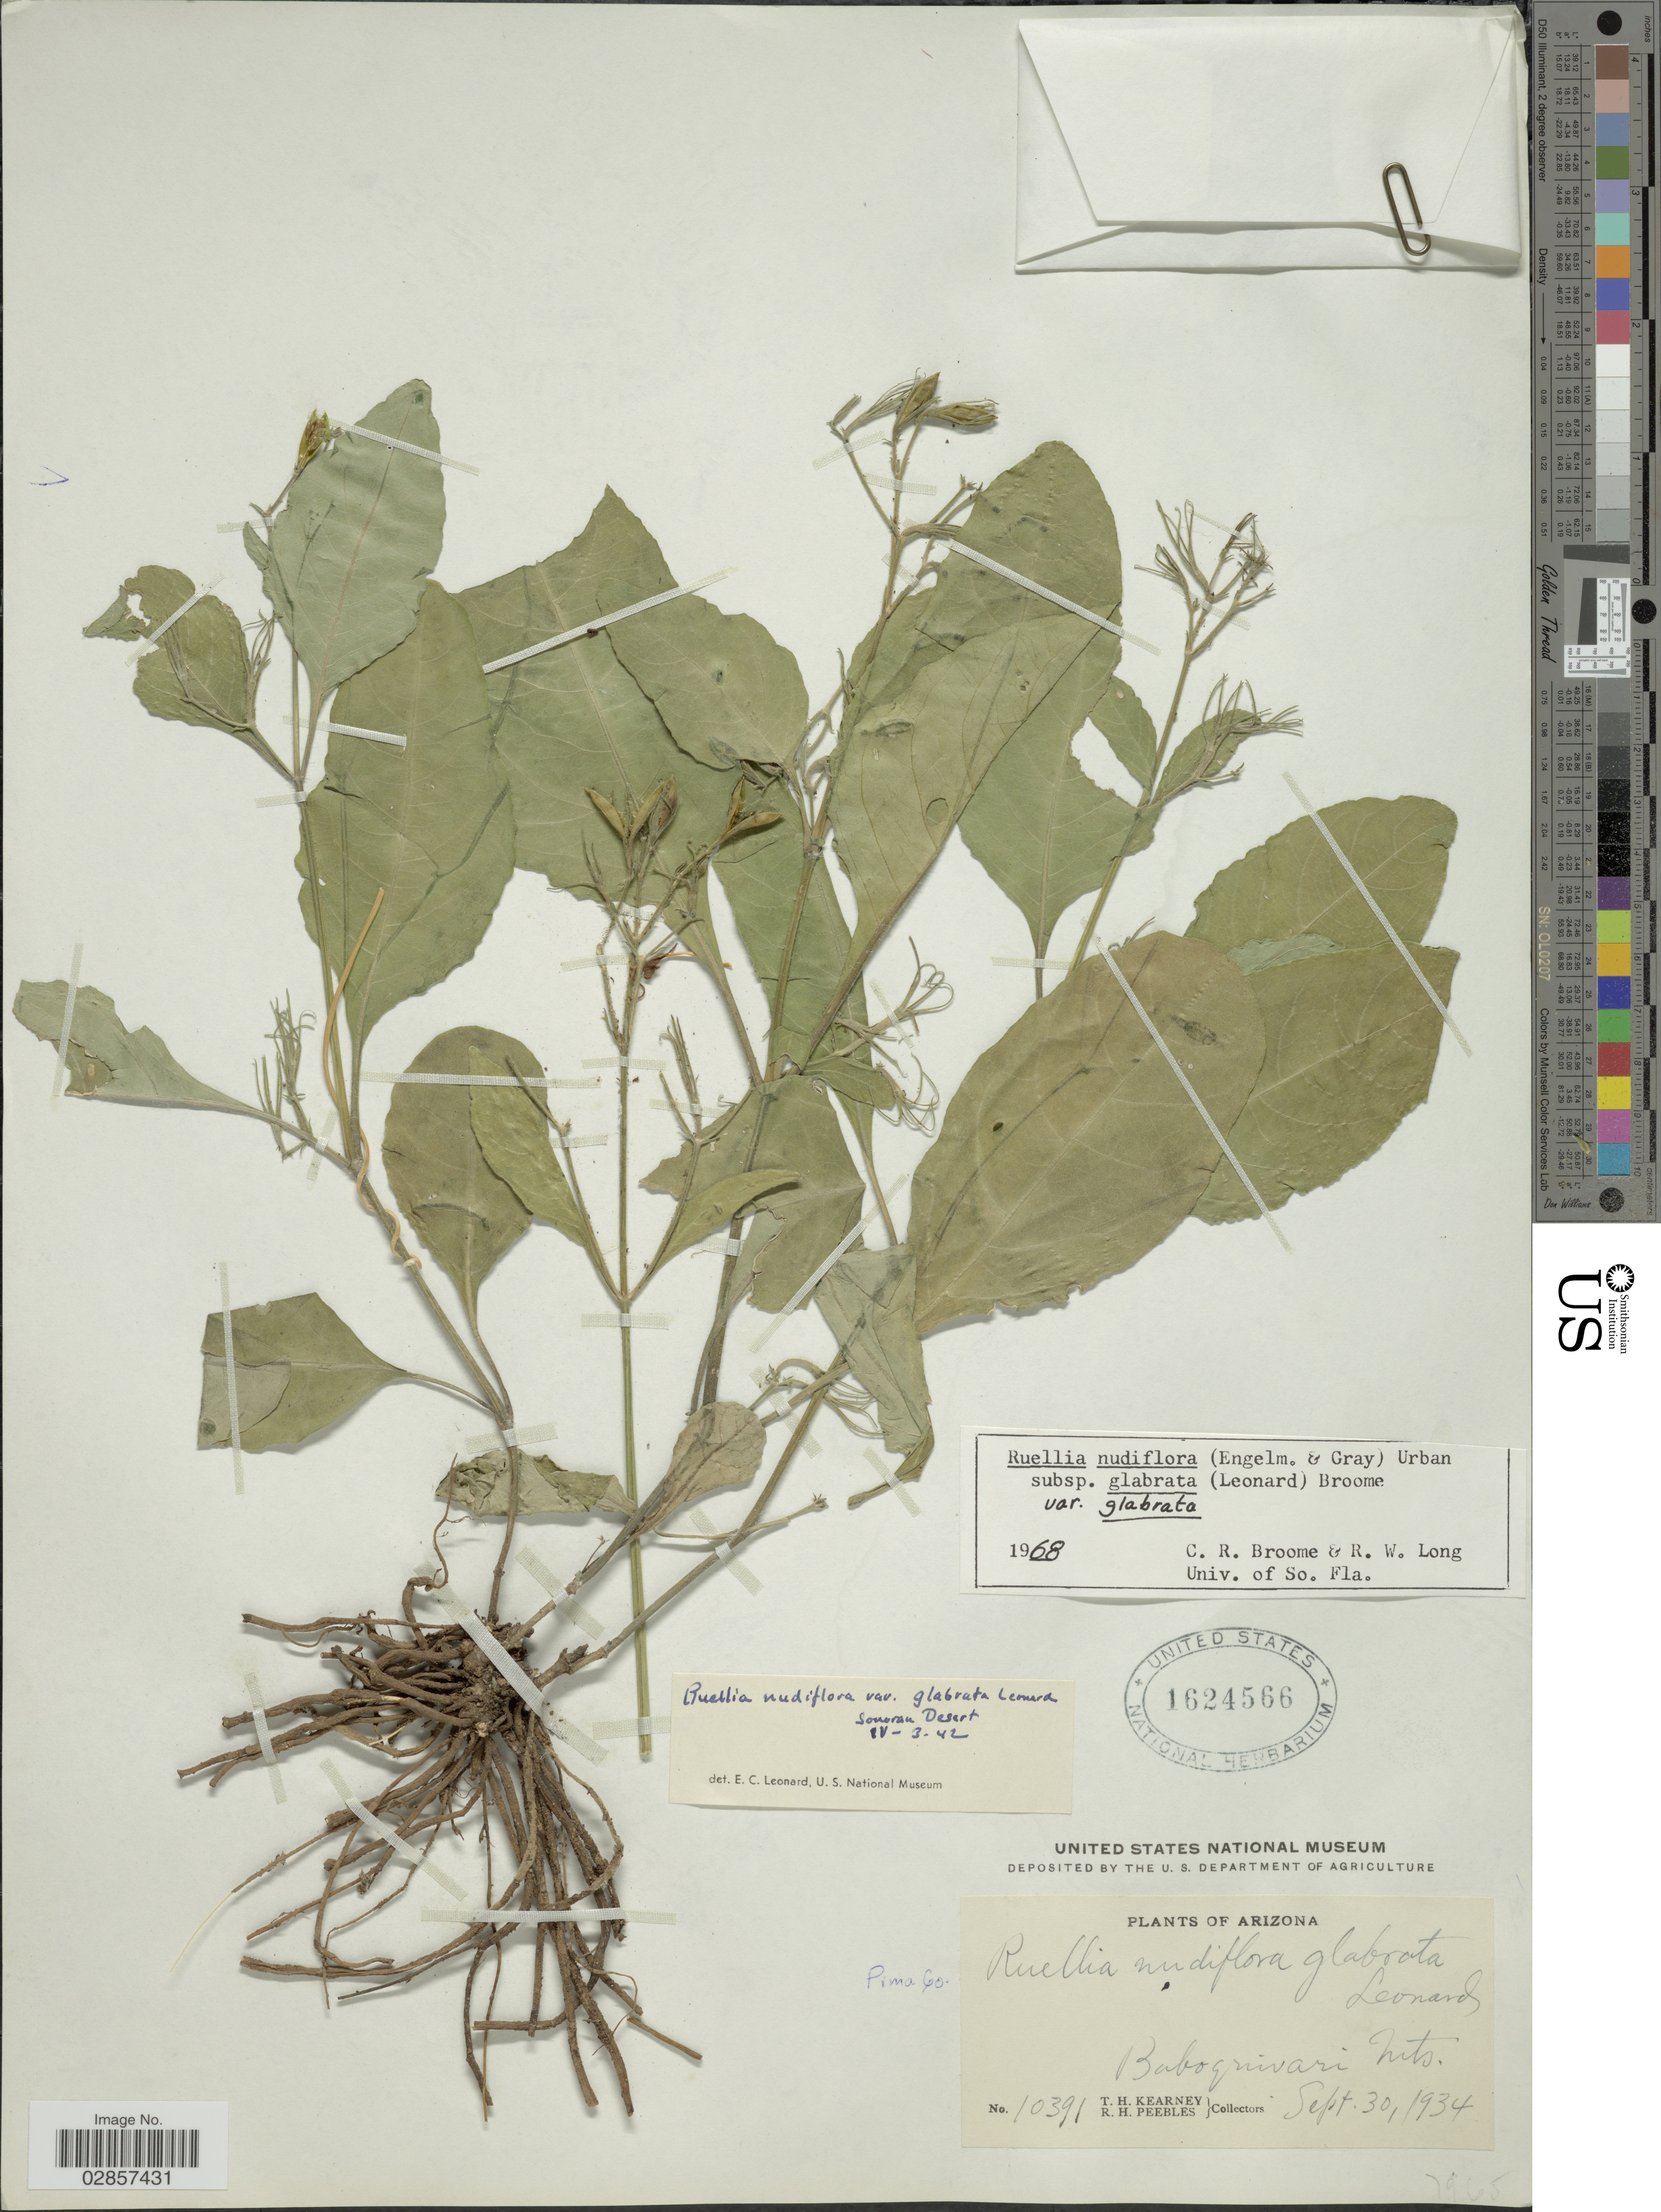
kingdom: Plantae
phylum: Tracheophyta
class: Magnoliopsida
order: Lamiales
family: Acanthaceae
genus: Ruellia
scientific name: Ruellia nudiflora var. glabrata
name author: Leonard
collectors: T. H. Kearney & R. H. Peebles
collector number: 10391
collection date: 1934-09-30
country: United States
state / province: Arizona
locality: Baboquivari Mts., Pima Co.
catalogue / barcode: US 1624566